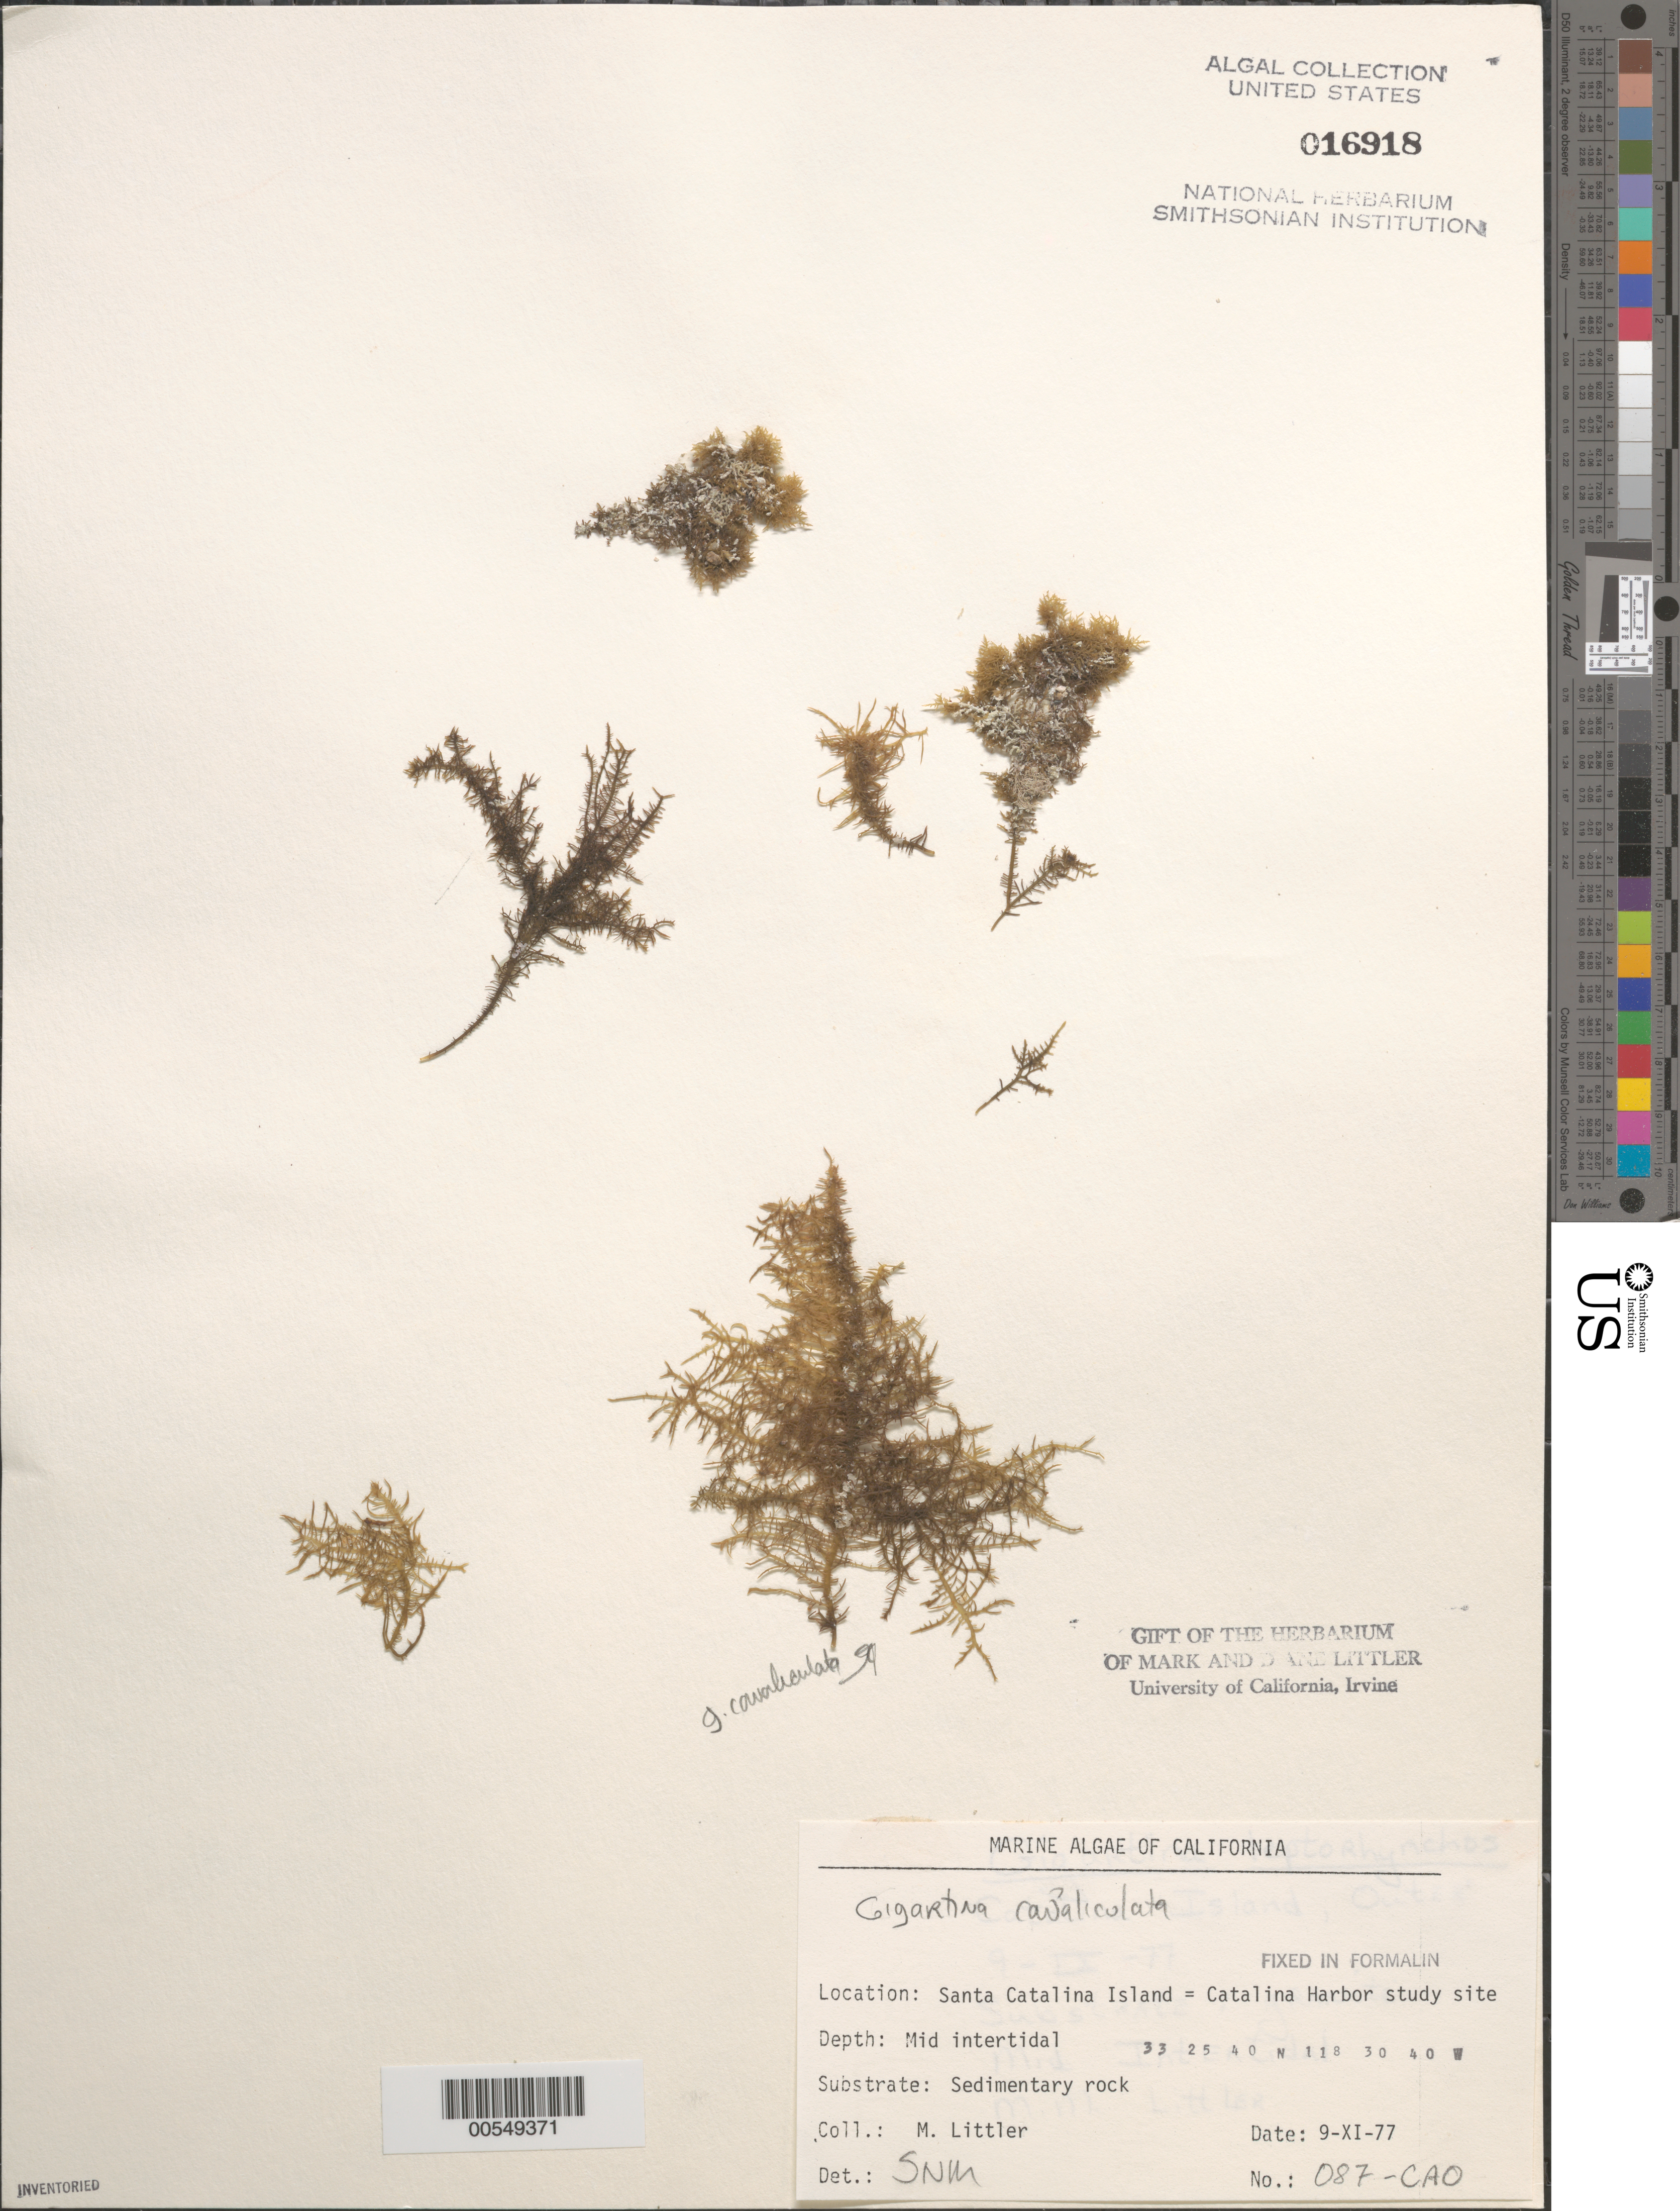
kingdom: Plantae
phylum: Rhodophyta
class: Florideophyceae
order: Gigartinales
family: Gigartinaceae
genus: Chondracanthus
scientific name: Chondracanthus canaliculatus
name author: (Harv.) Guiry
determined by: Algae name updating Project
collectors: M. M. Littler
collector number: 087-cao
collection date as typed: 09 Nov 1977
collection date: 1977-11-09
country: United States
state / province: California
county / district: Los Angeles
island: Santa Catalina Island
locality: Catalina Harbor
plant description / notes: BLM-SOCALBIGHT Rocky Intertidal Survey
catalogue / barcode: US 16918